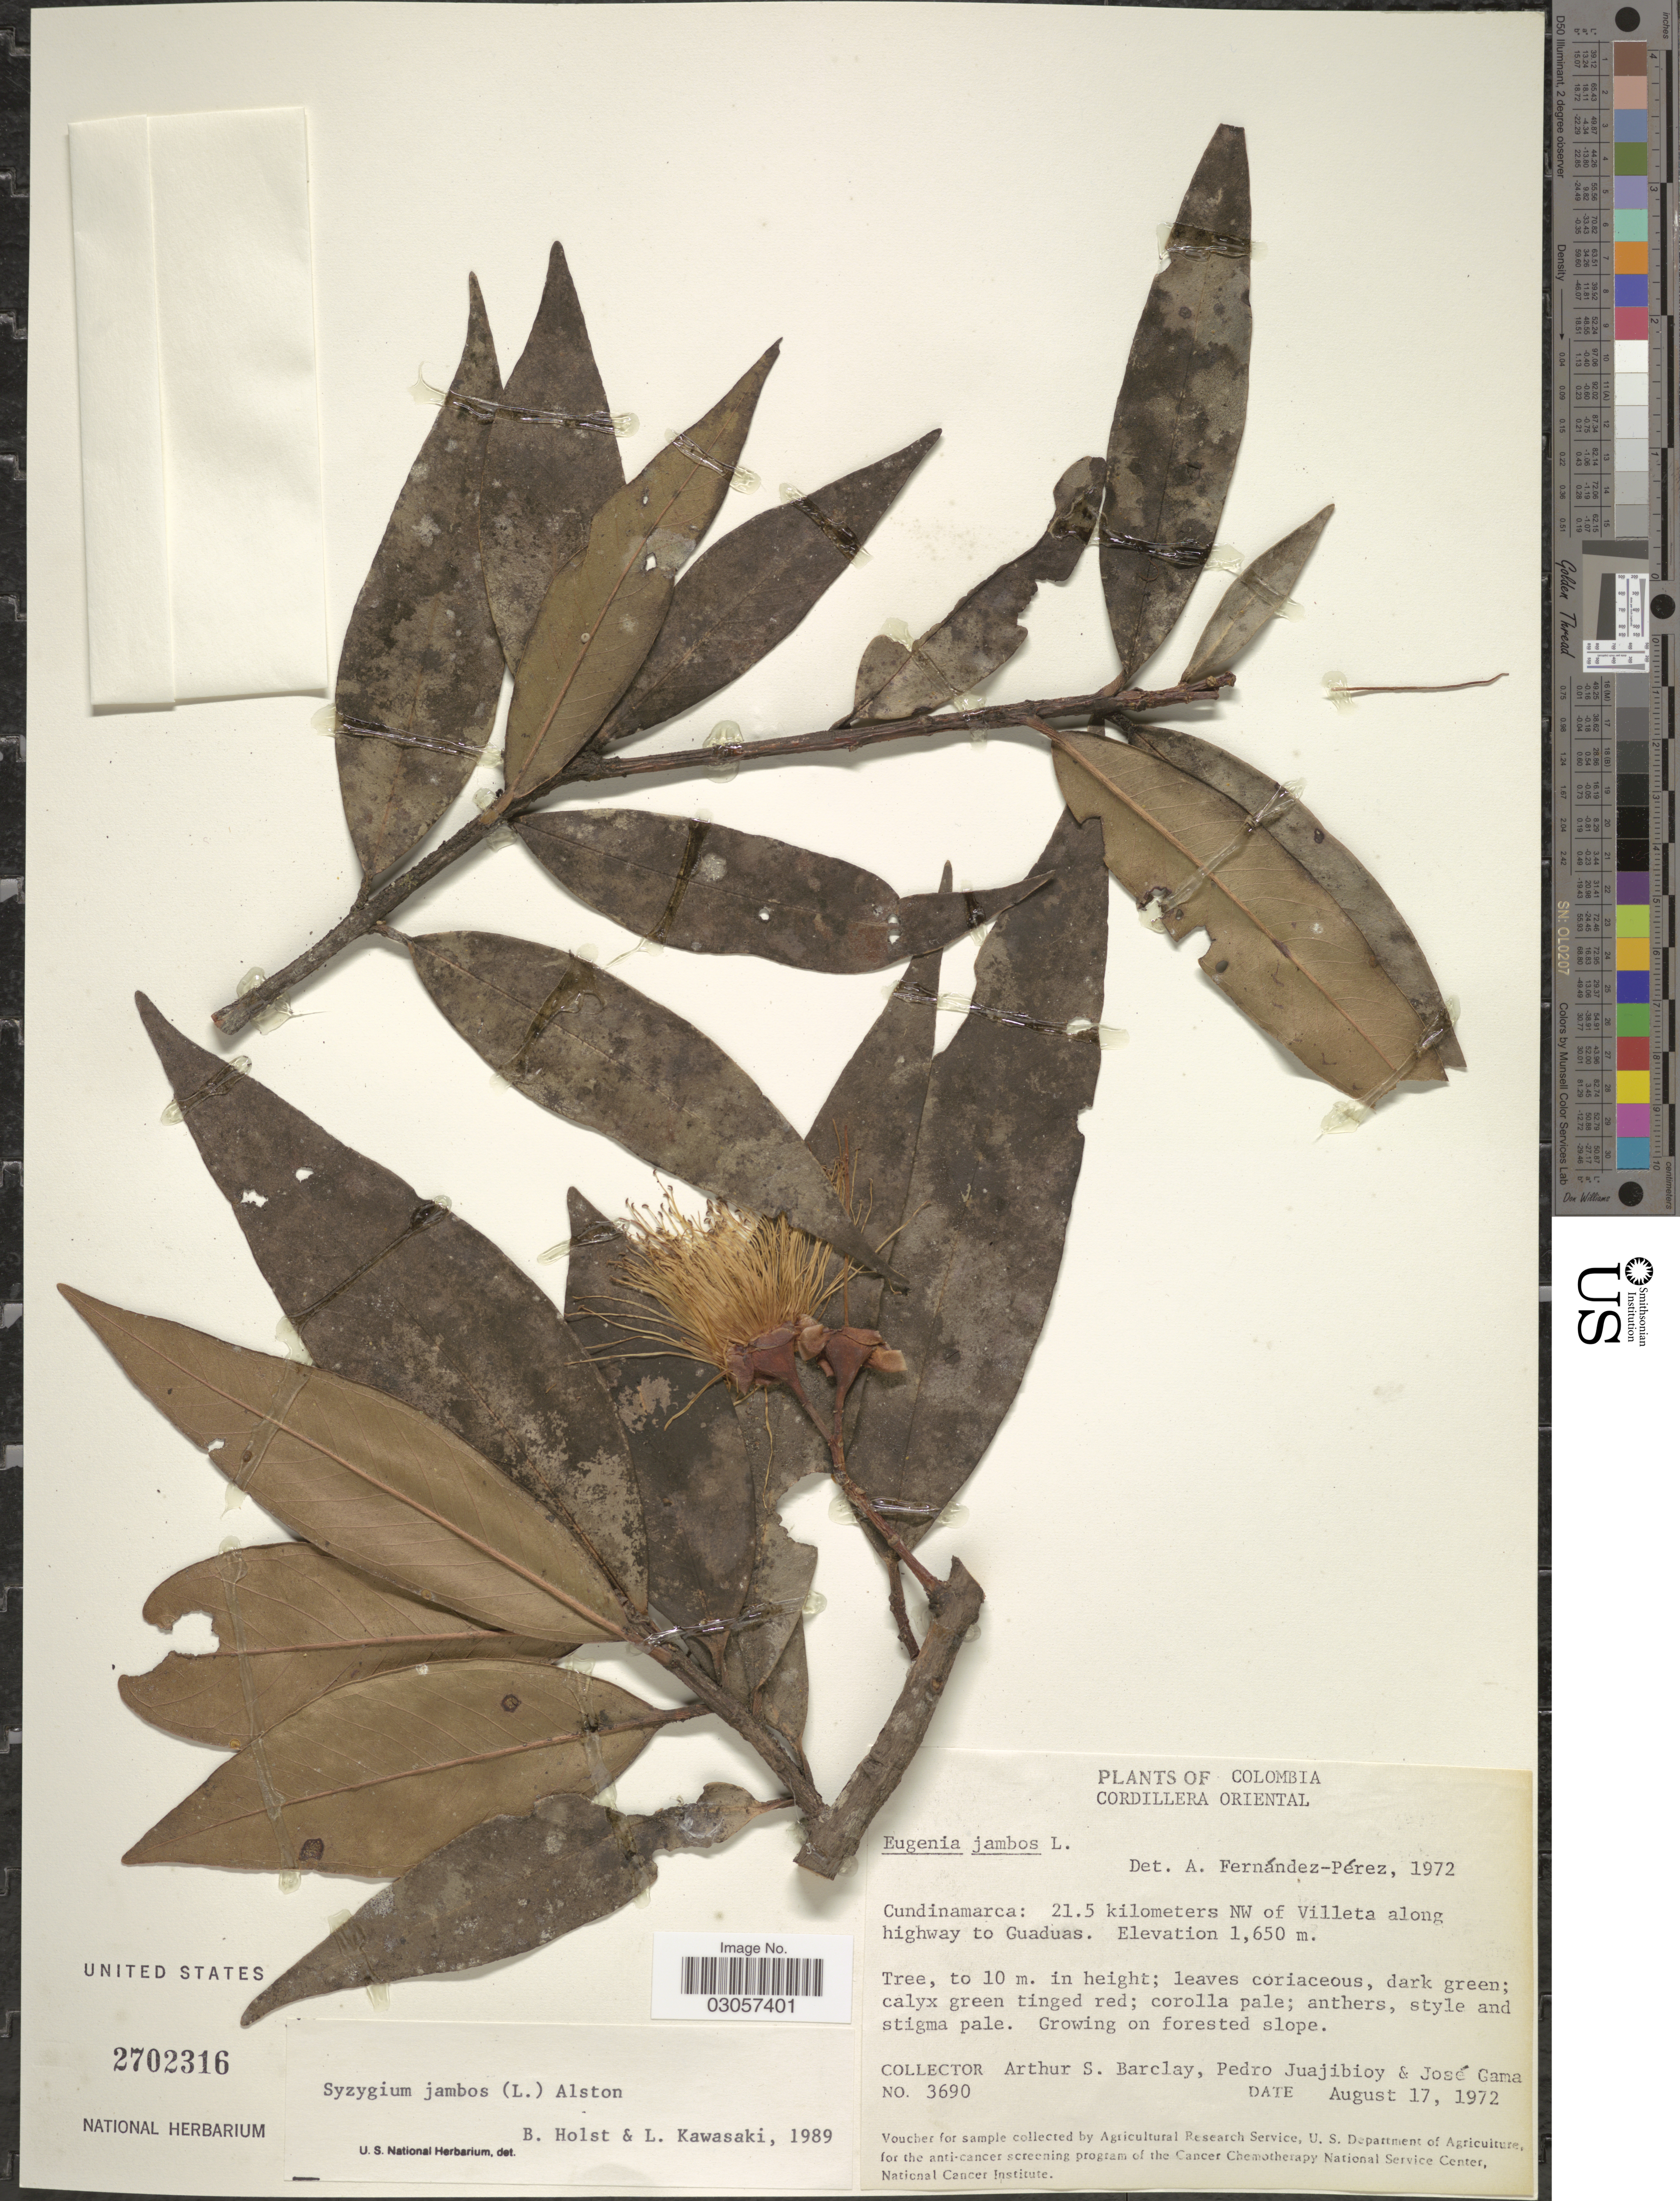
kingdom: Plantae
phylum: Tracheophyta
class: Magnoliopsida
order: Myrtales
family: Myrtaceae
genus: Syzygium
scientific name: Syzygium jambos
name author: (L.) Alston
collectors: A. S. Barclay, P. Juajibioy & J. Gama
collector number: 3690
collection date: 1972-08-17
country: Colombia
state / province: Cundinamarca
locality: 21.5 kilometers NW of Villeta along highway to Guaduas, Cordillera Oriental.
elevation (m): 1650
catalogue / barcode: US 2702316